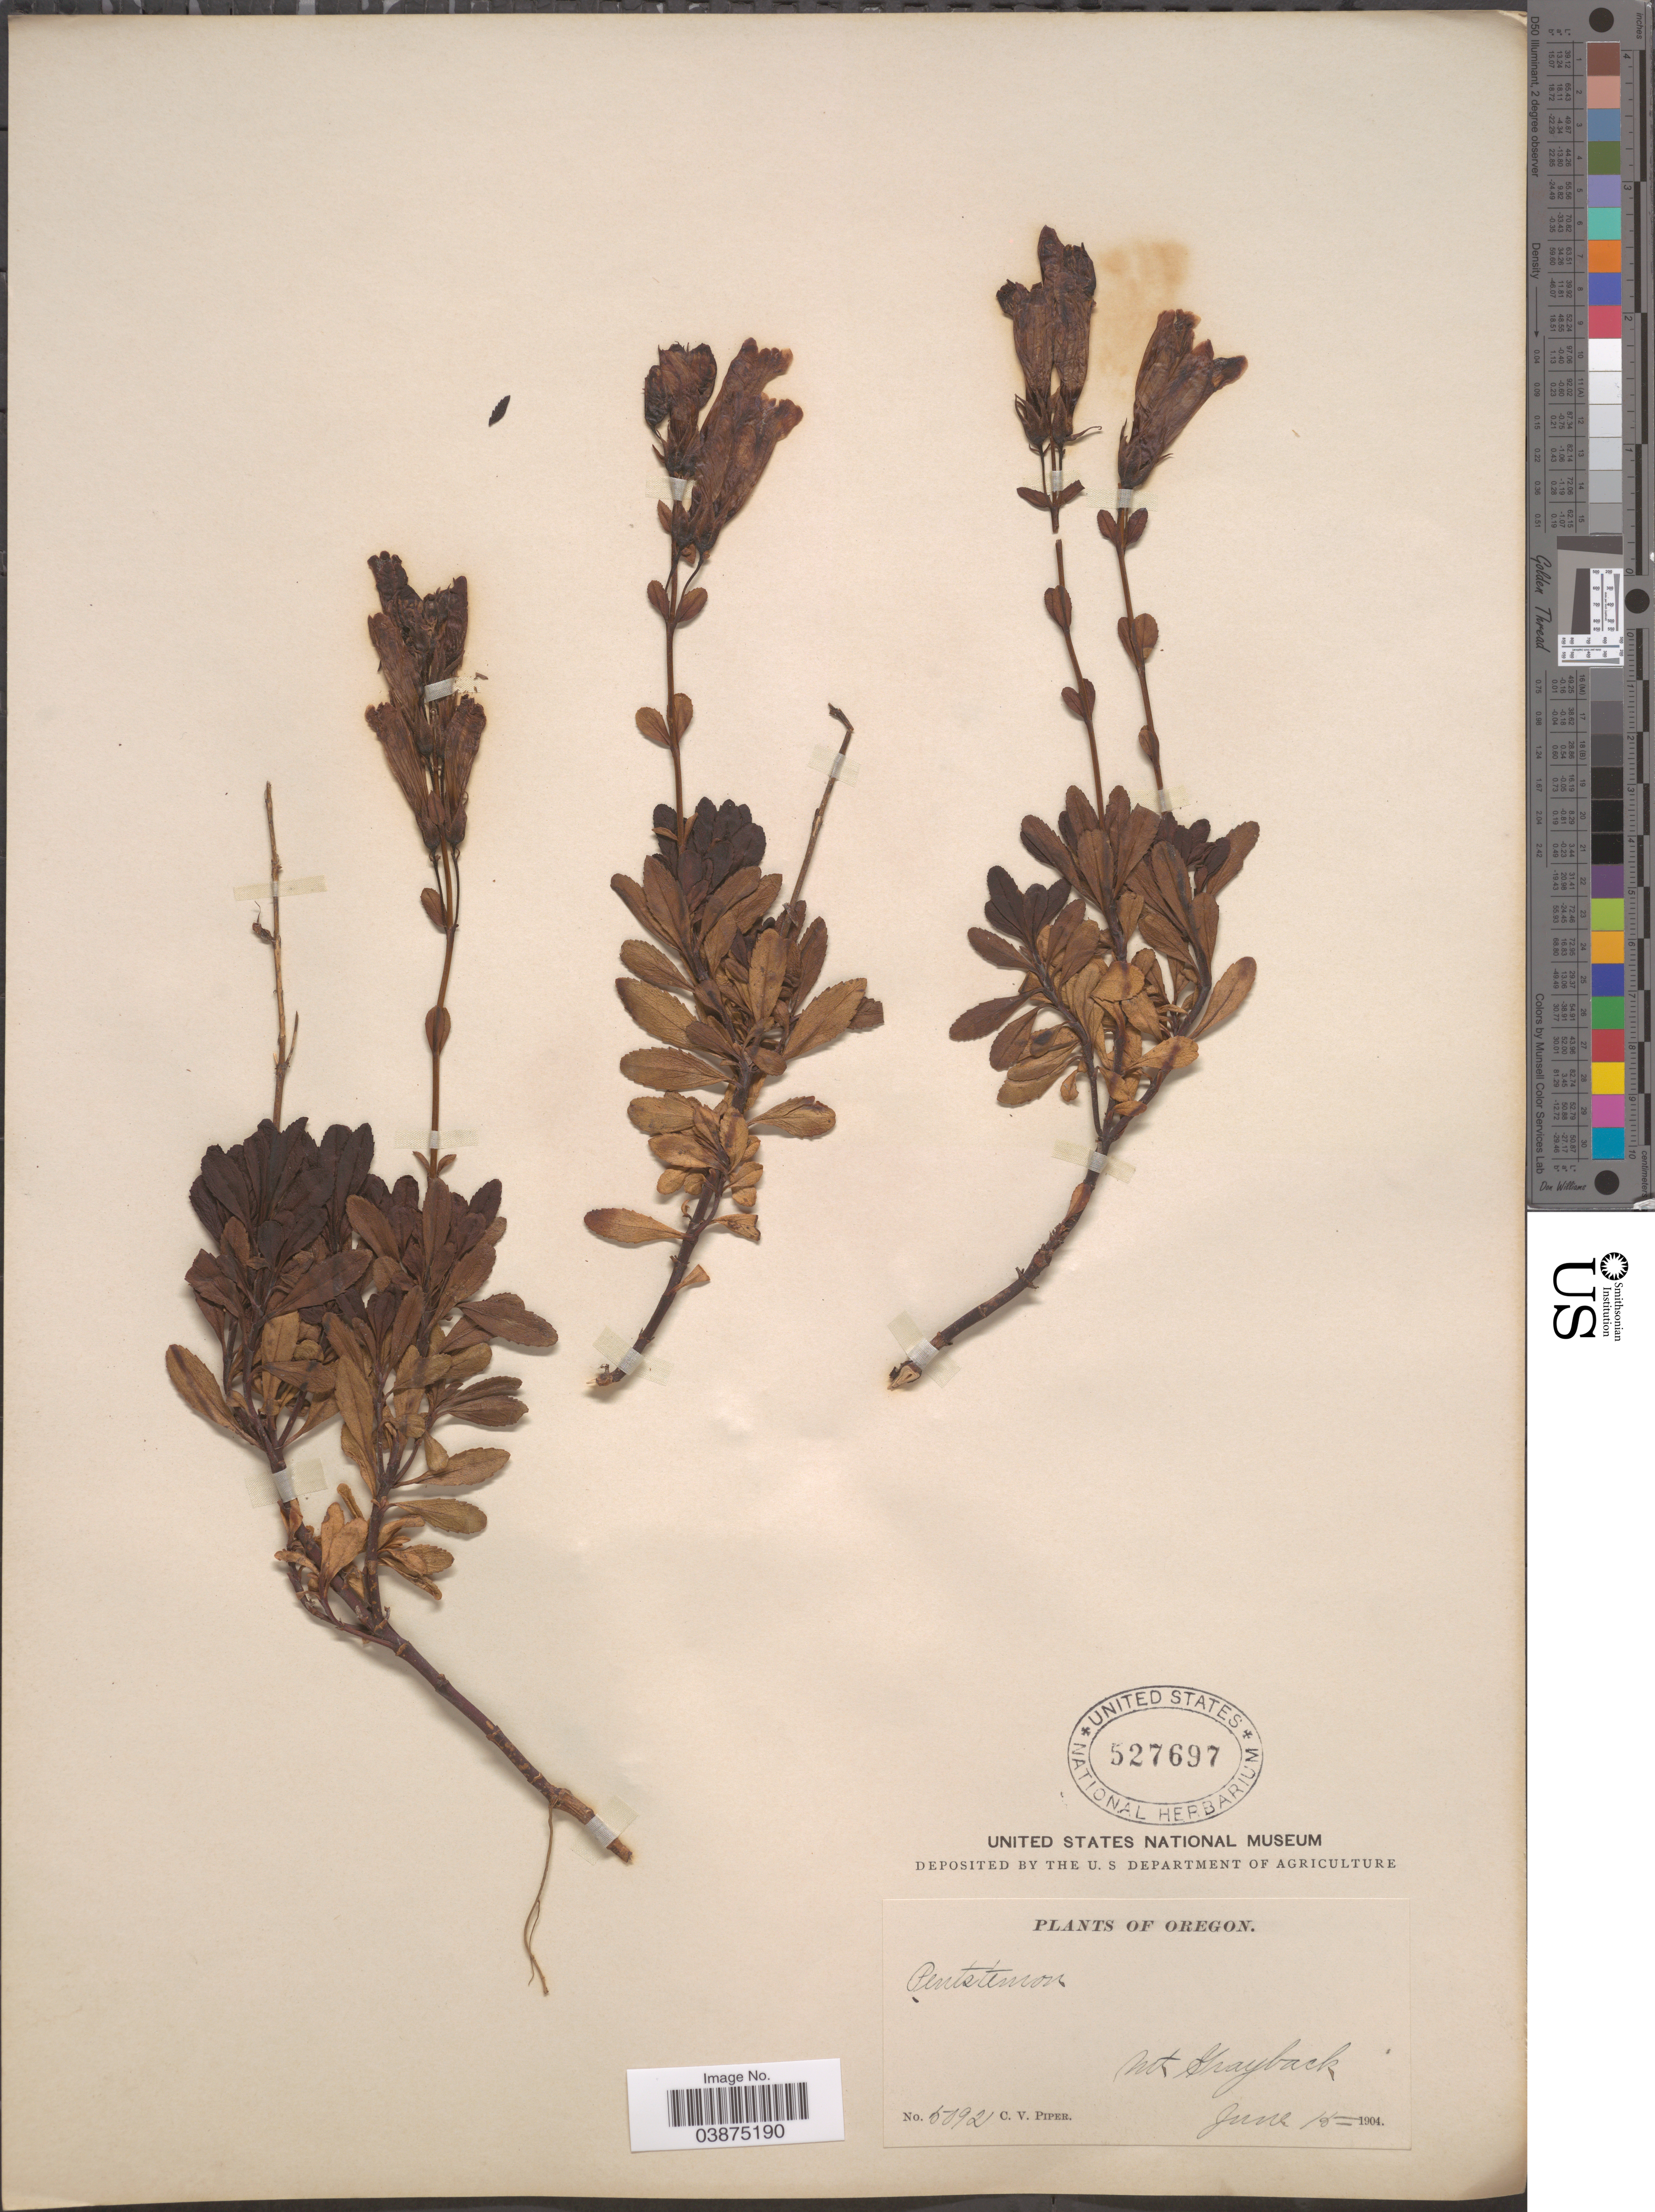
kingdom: Plantae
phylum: Tracheophyta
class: Magnoliopsida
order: Lamiales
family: Plantaginaceae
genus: Penstemon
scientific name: Penstemon douglasii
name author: Hook.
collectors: C. V. Piper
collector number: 5092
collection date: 1904-06-15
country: United States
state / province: Oregon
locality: Mt. Grayback.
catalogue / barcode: US 527697